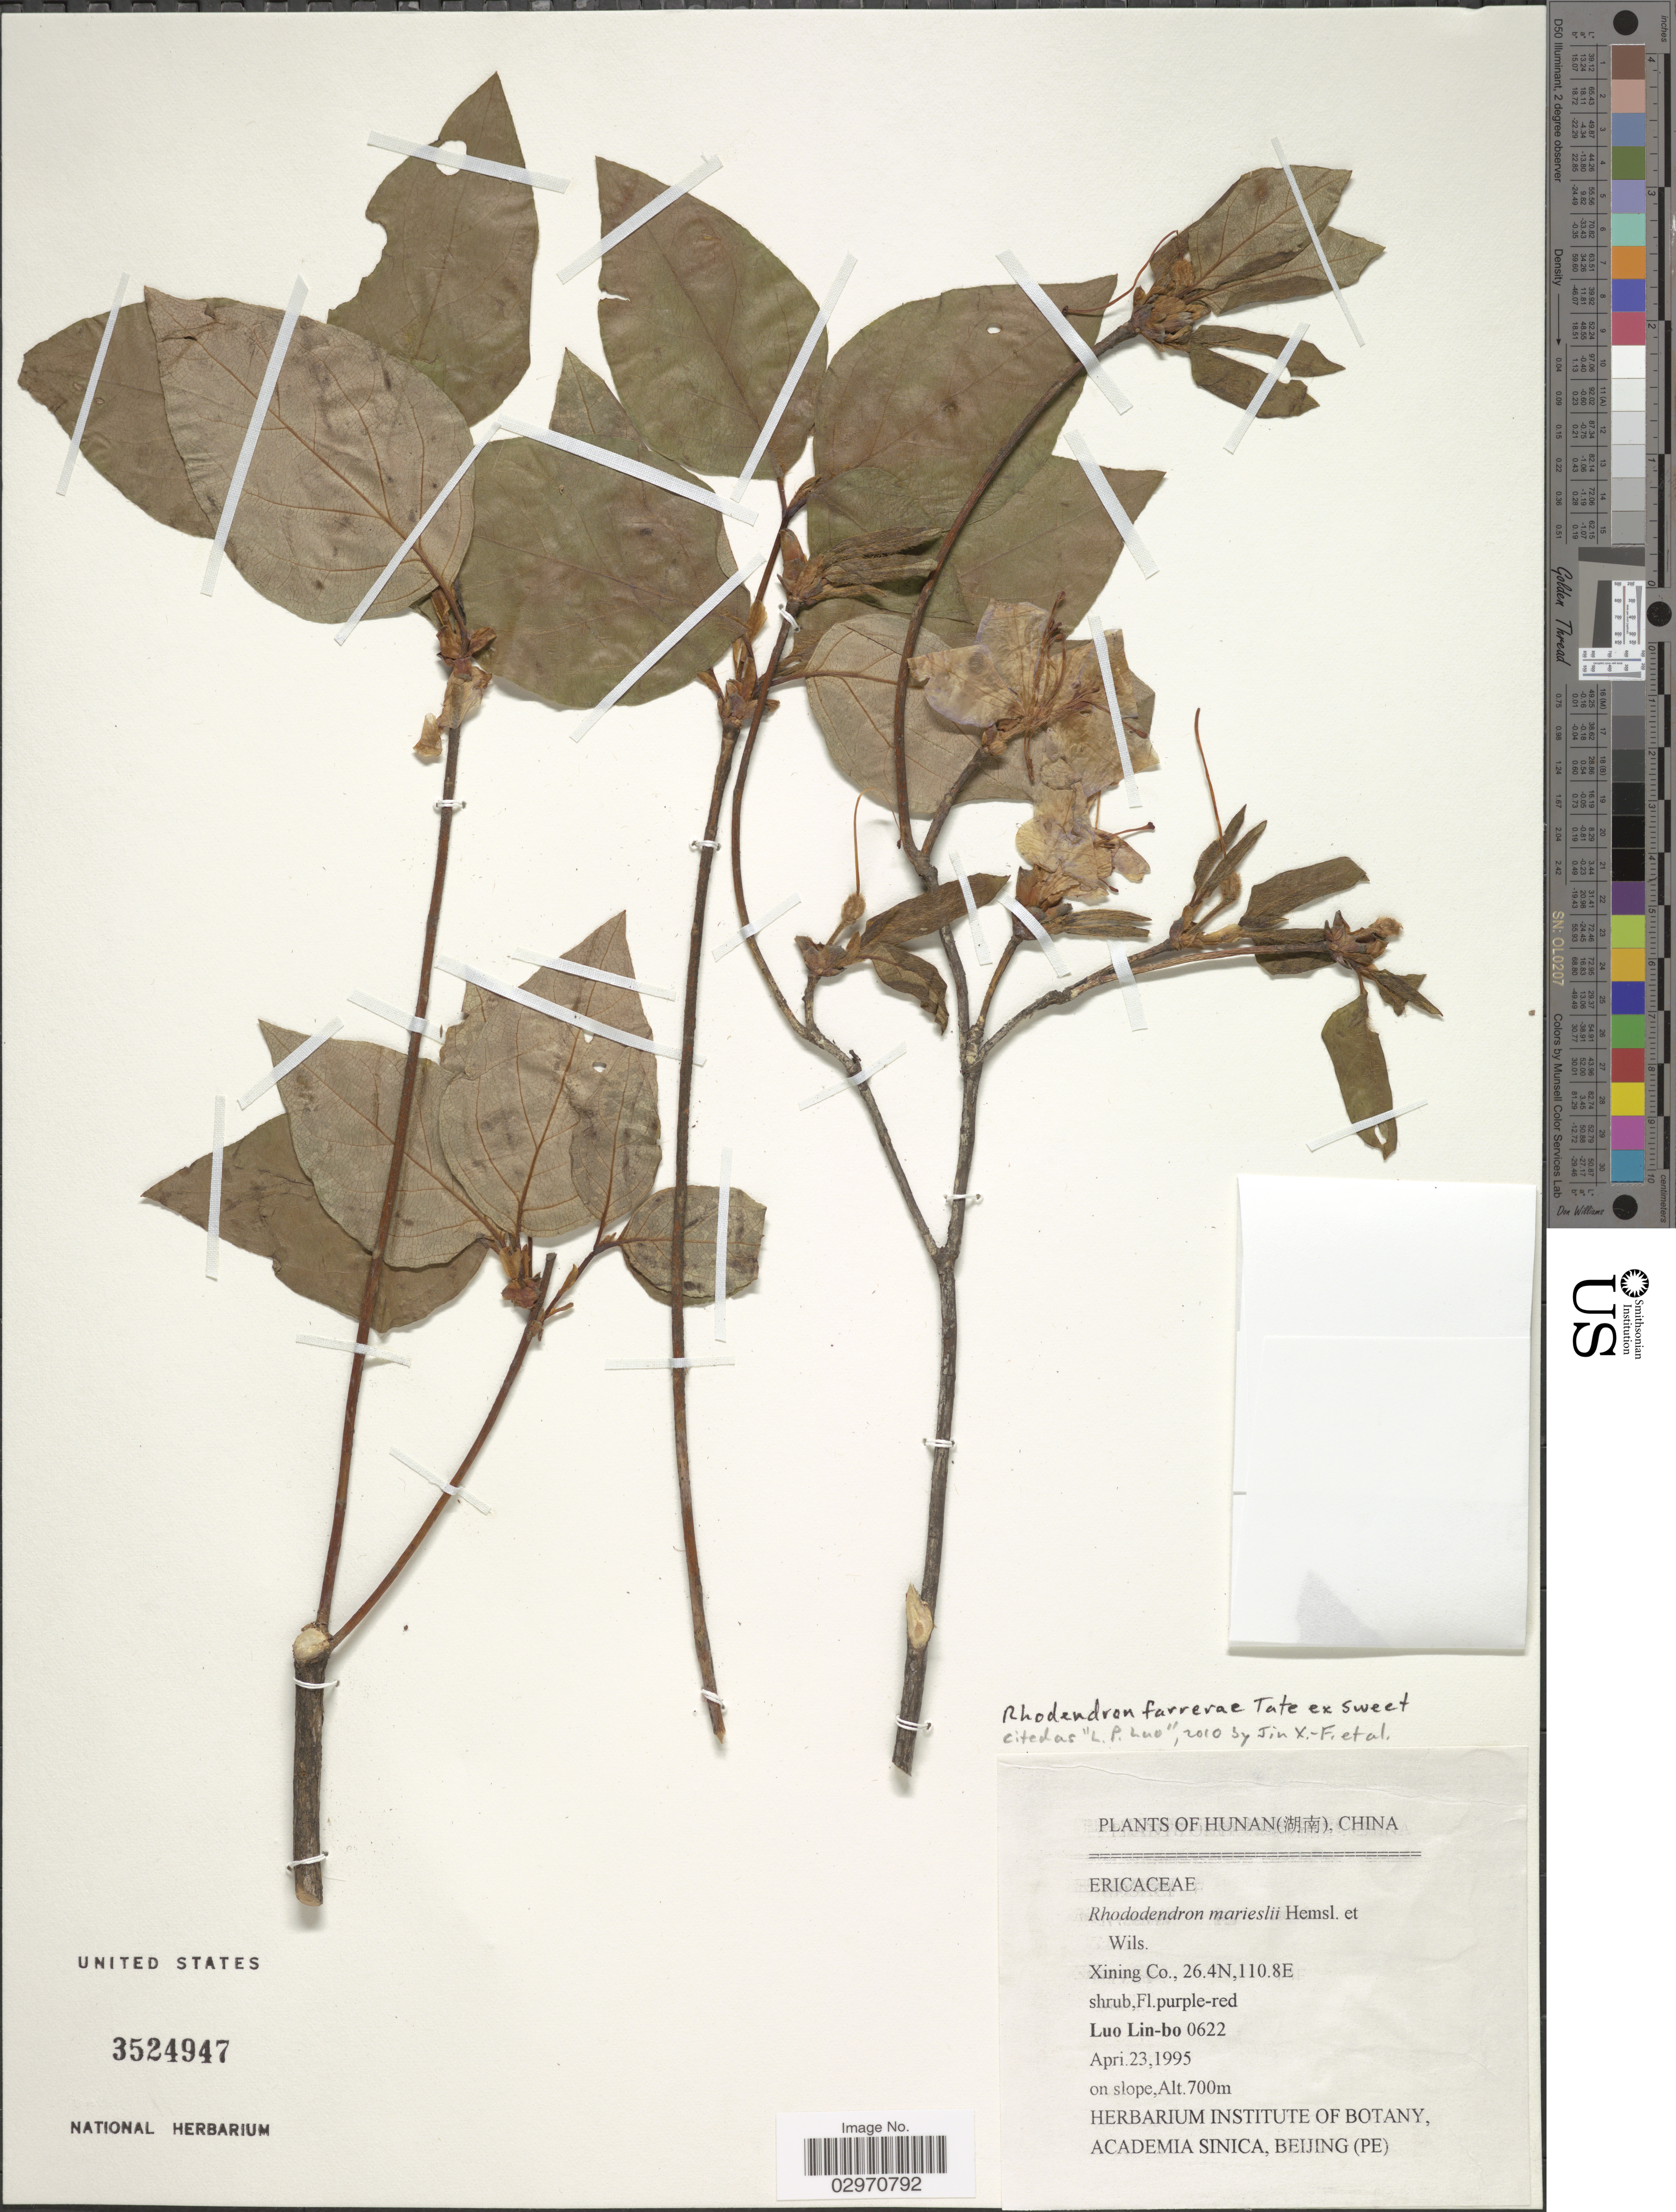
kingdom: Plantae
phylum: Tracheophyta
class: Magnoliopsida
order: Ericales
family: Ericaceae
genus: Rhododendron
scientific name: Rhododendron farrerae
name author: Sweet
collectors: L. Lin-bo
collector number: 0622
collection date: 1995-04-23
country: China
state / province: Hunan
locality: Xining Co.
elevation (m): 700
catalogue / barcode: US 3524947